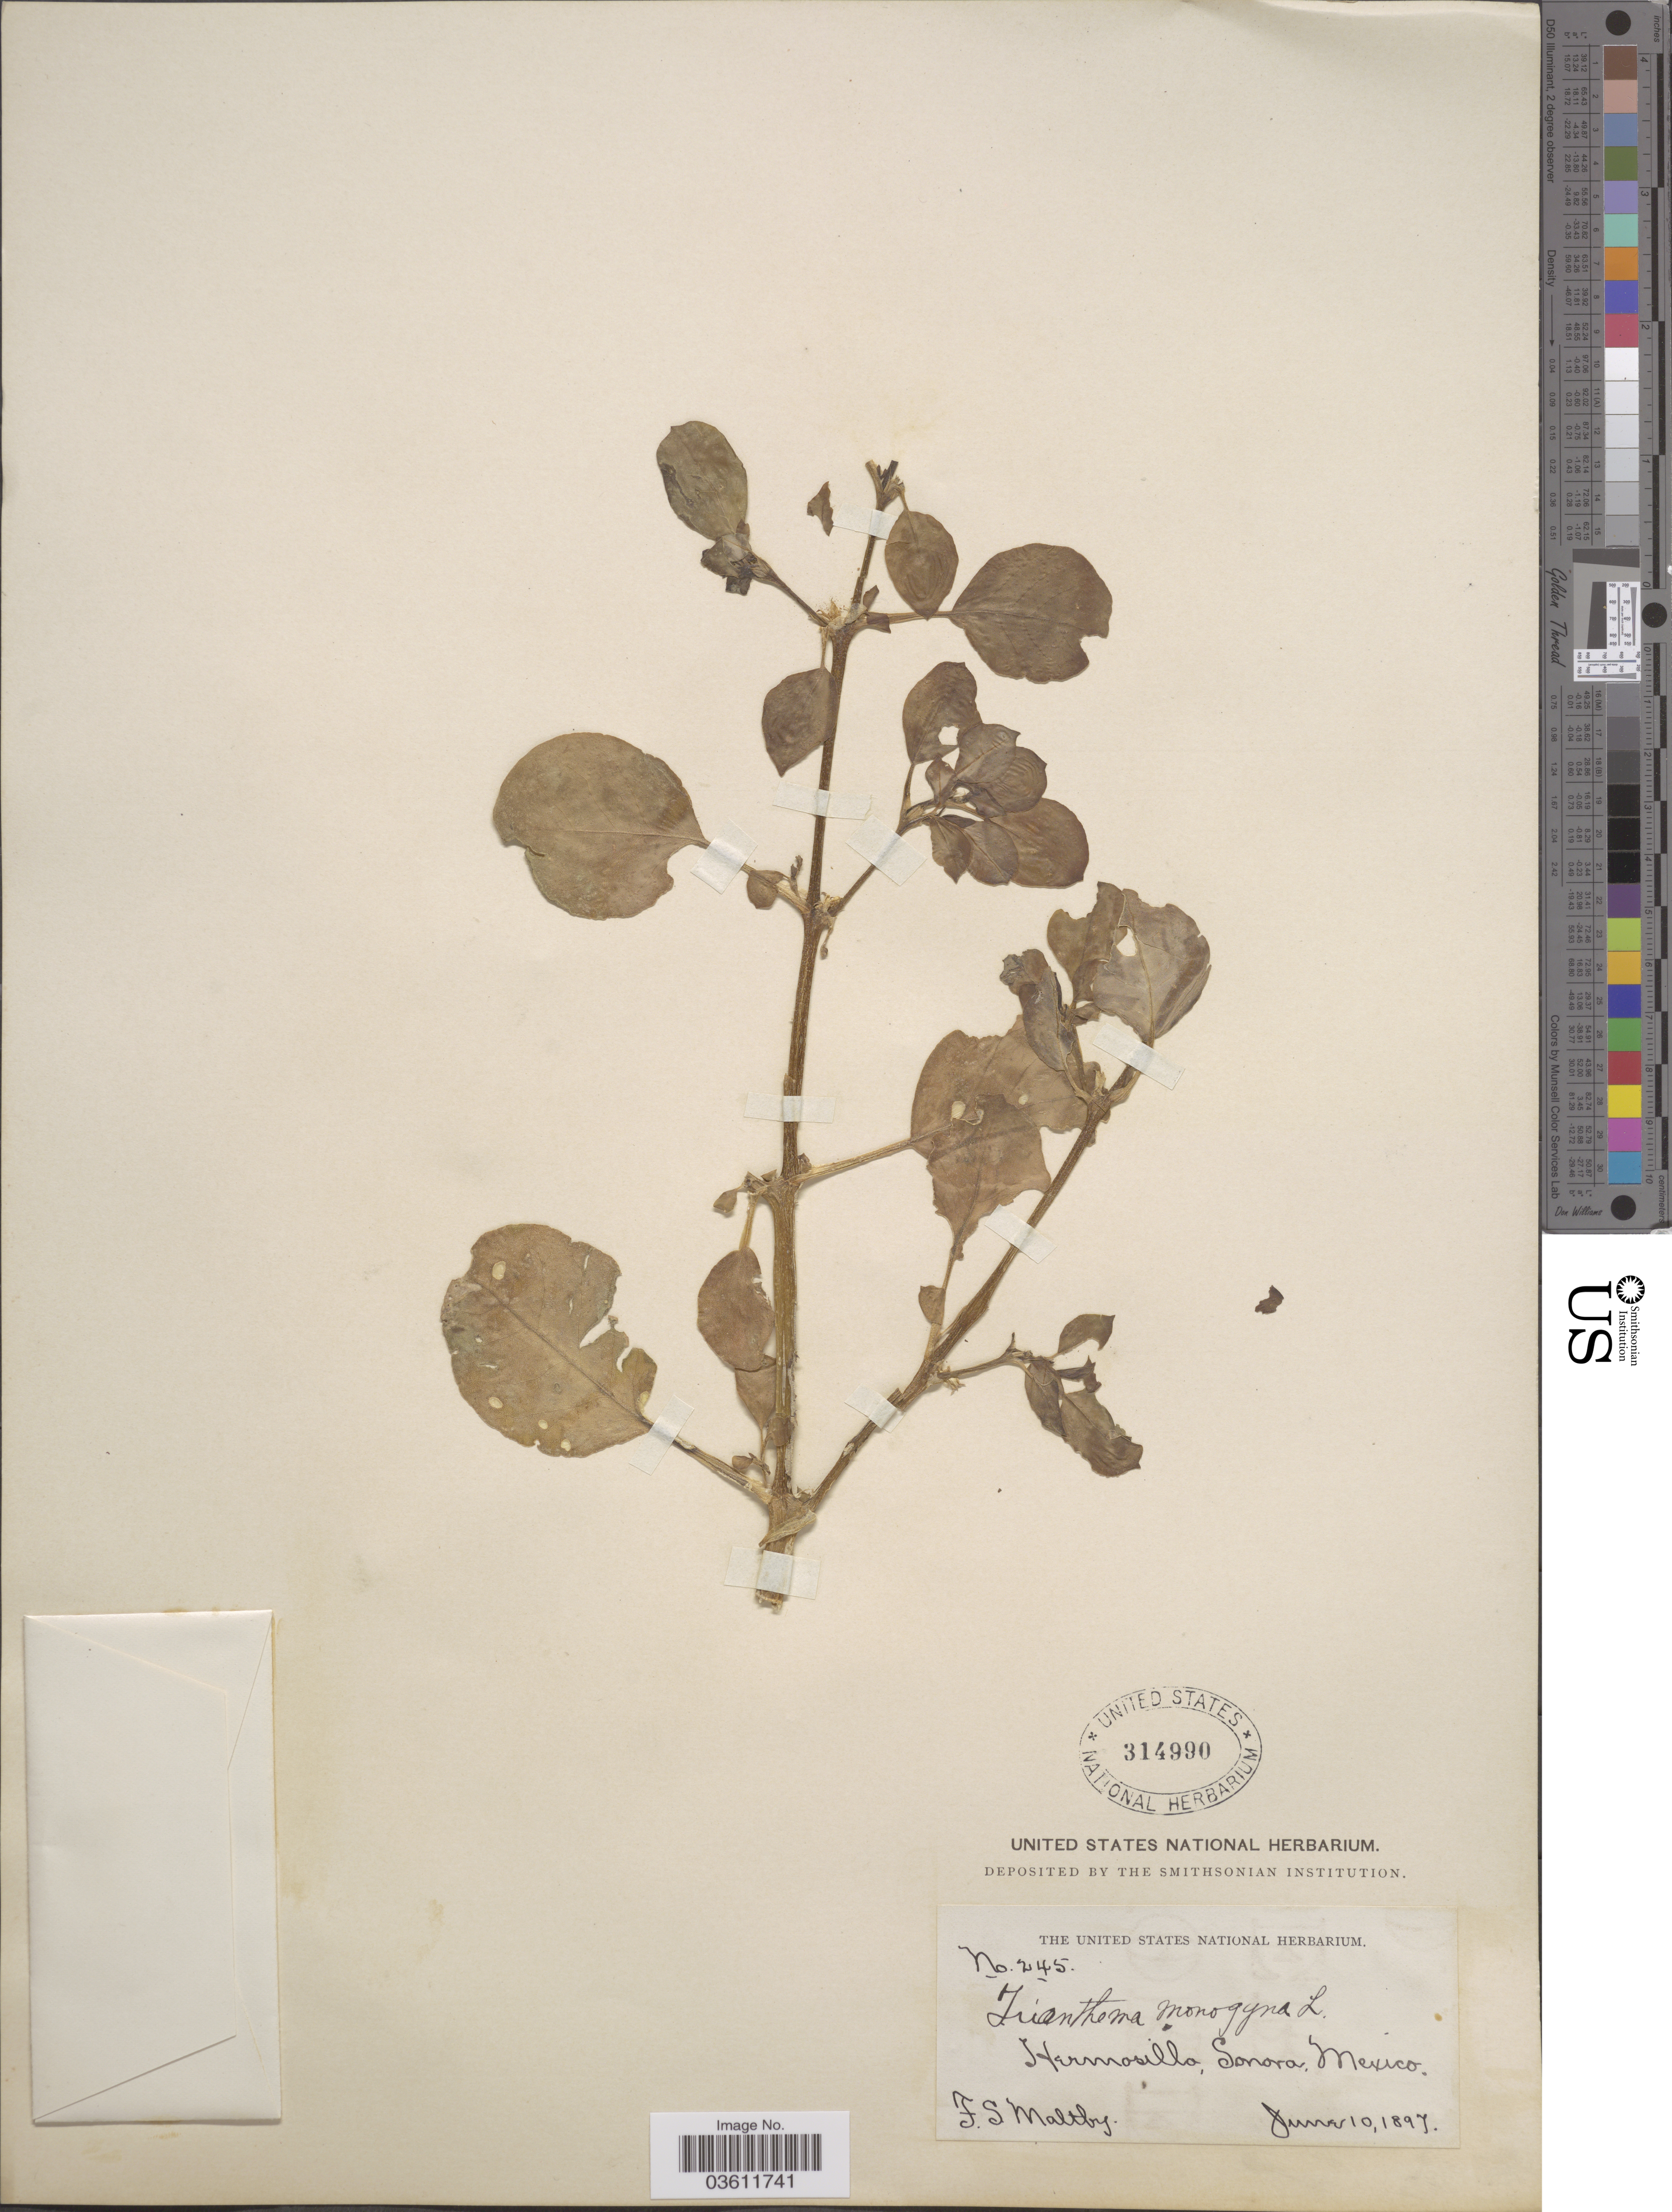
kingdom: Plantae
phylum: Tracheophyta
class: Magnoliopsida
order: Caryophyllales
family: Aizoaceae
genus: Trianthema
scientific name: Trianthema portulacastrum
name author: L.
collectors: F. S. Maltby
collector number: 245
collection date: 1897-06-10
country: Mexico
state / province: Sonora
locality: Hermosilla.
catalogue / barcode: US 314990